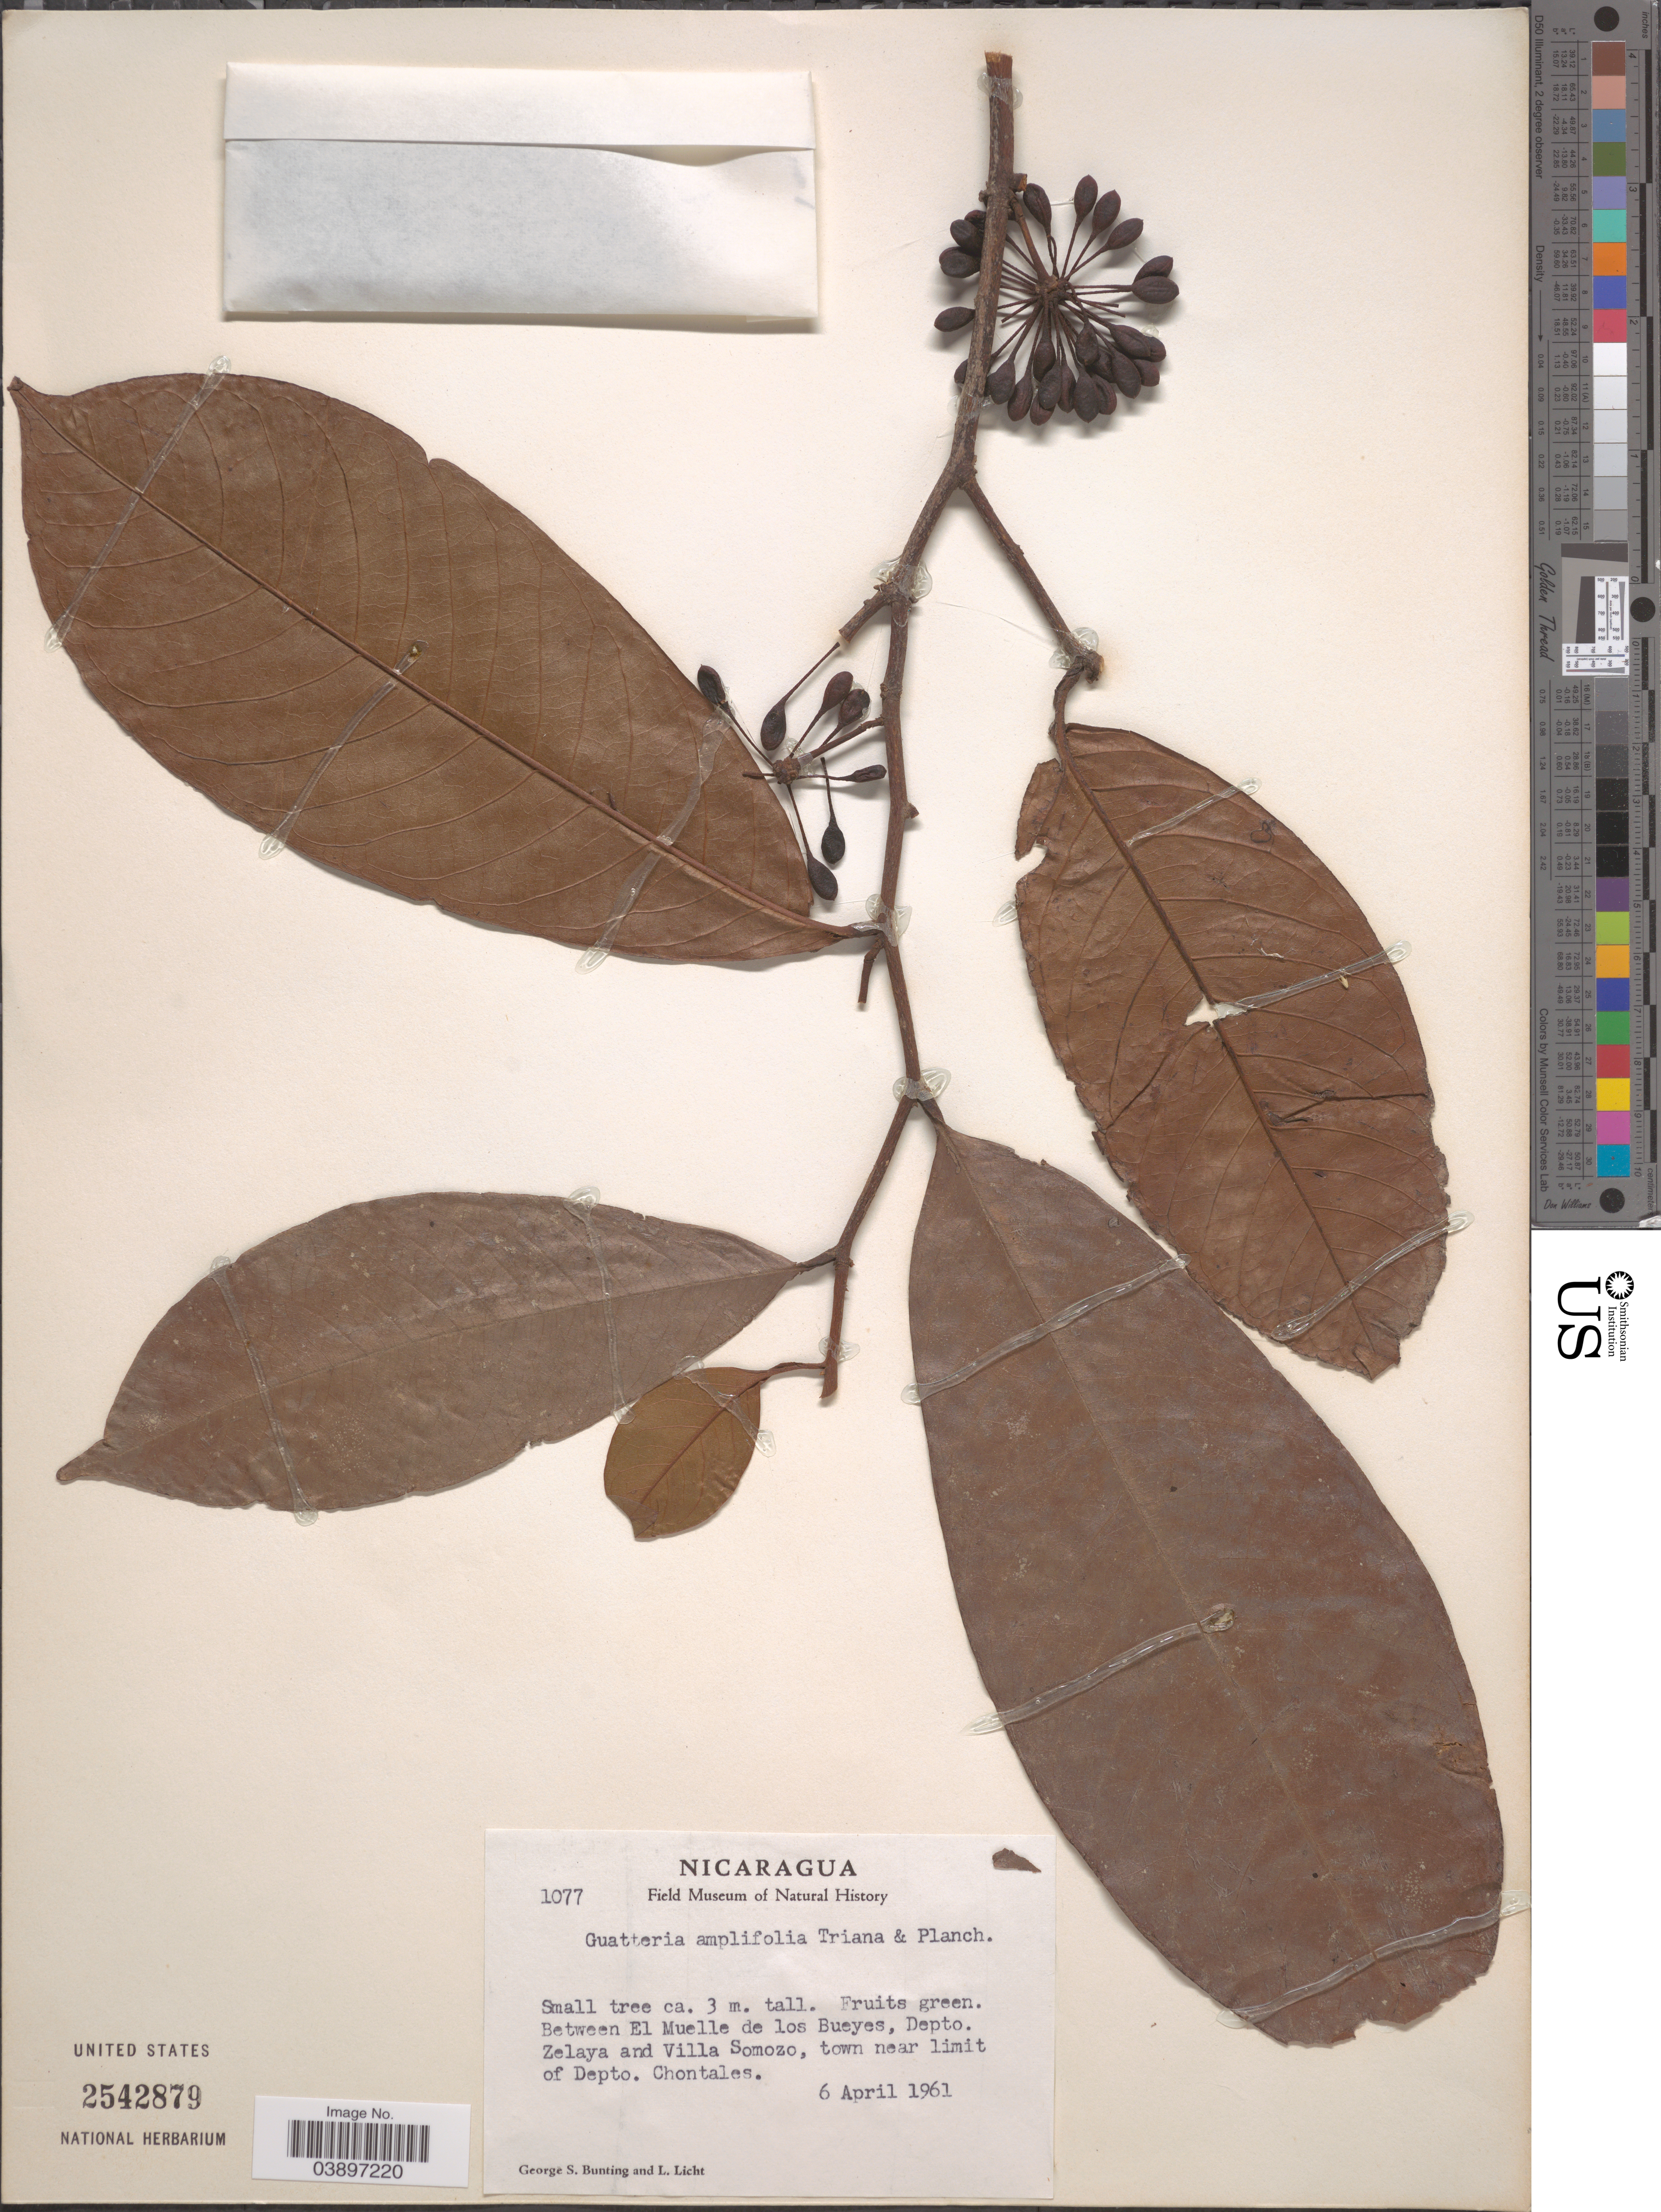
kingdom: Plantae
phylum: Tracheophyta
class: Magnoliopsida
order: Magnoliales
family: Annonaceae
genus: Guatteria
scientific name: Guatteria amplifolia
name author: Triana & Planch.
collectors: G. S. Bunting & L. Licht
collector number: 1077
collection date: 1961-04-06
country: Nicaragua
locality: Between El Muelle de los Bueyes, Depto. Zelaya and Villa Somozo, town near limit of Depto. Chontales.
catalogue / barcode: US 2542879